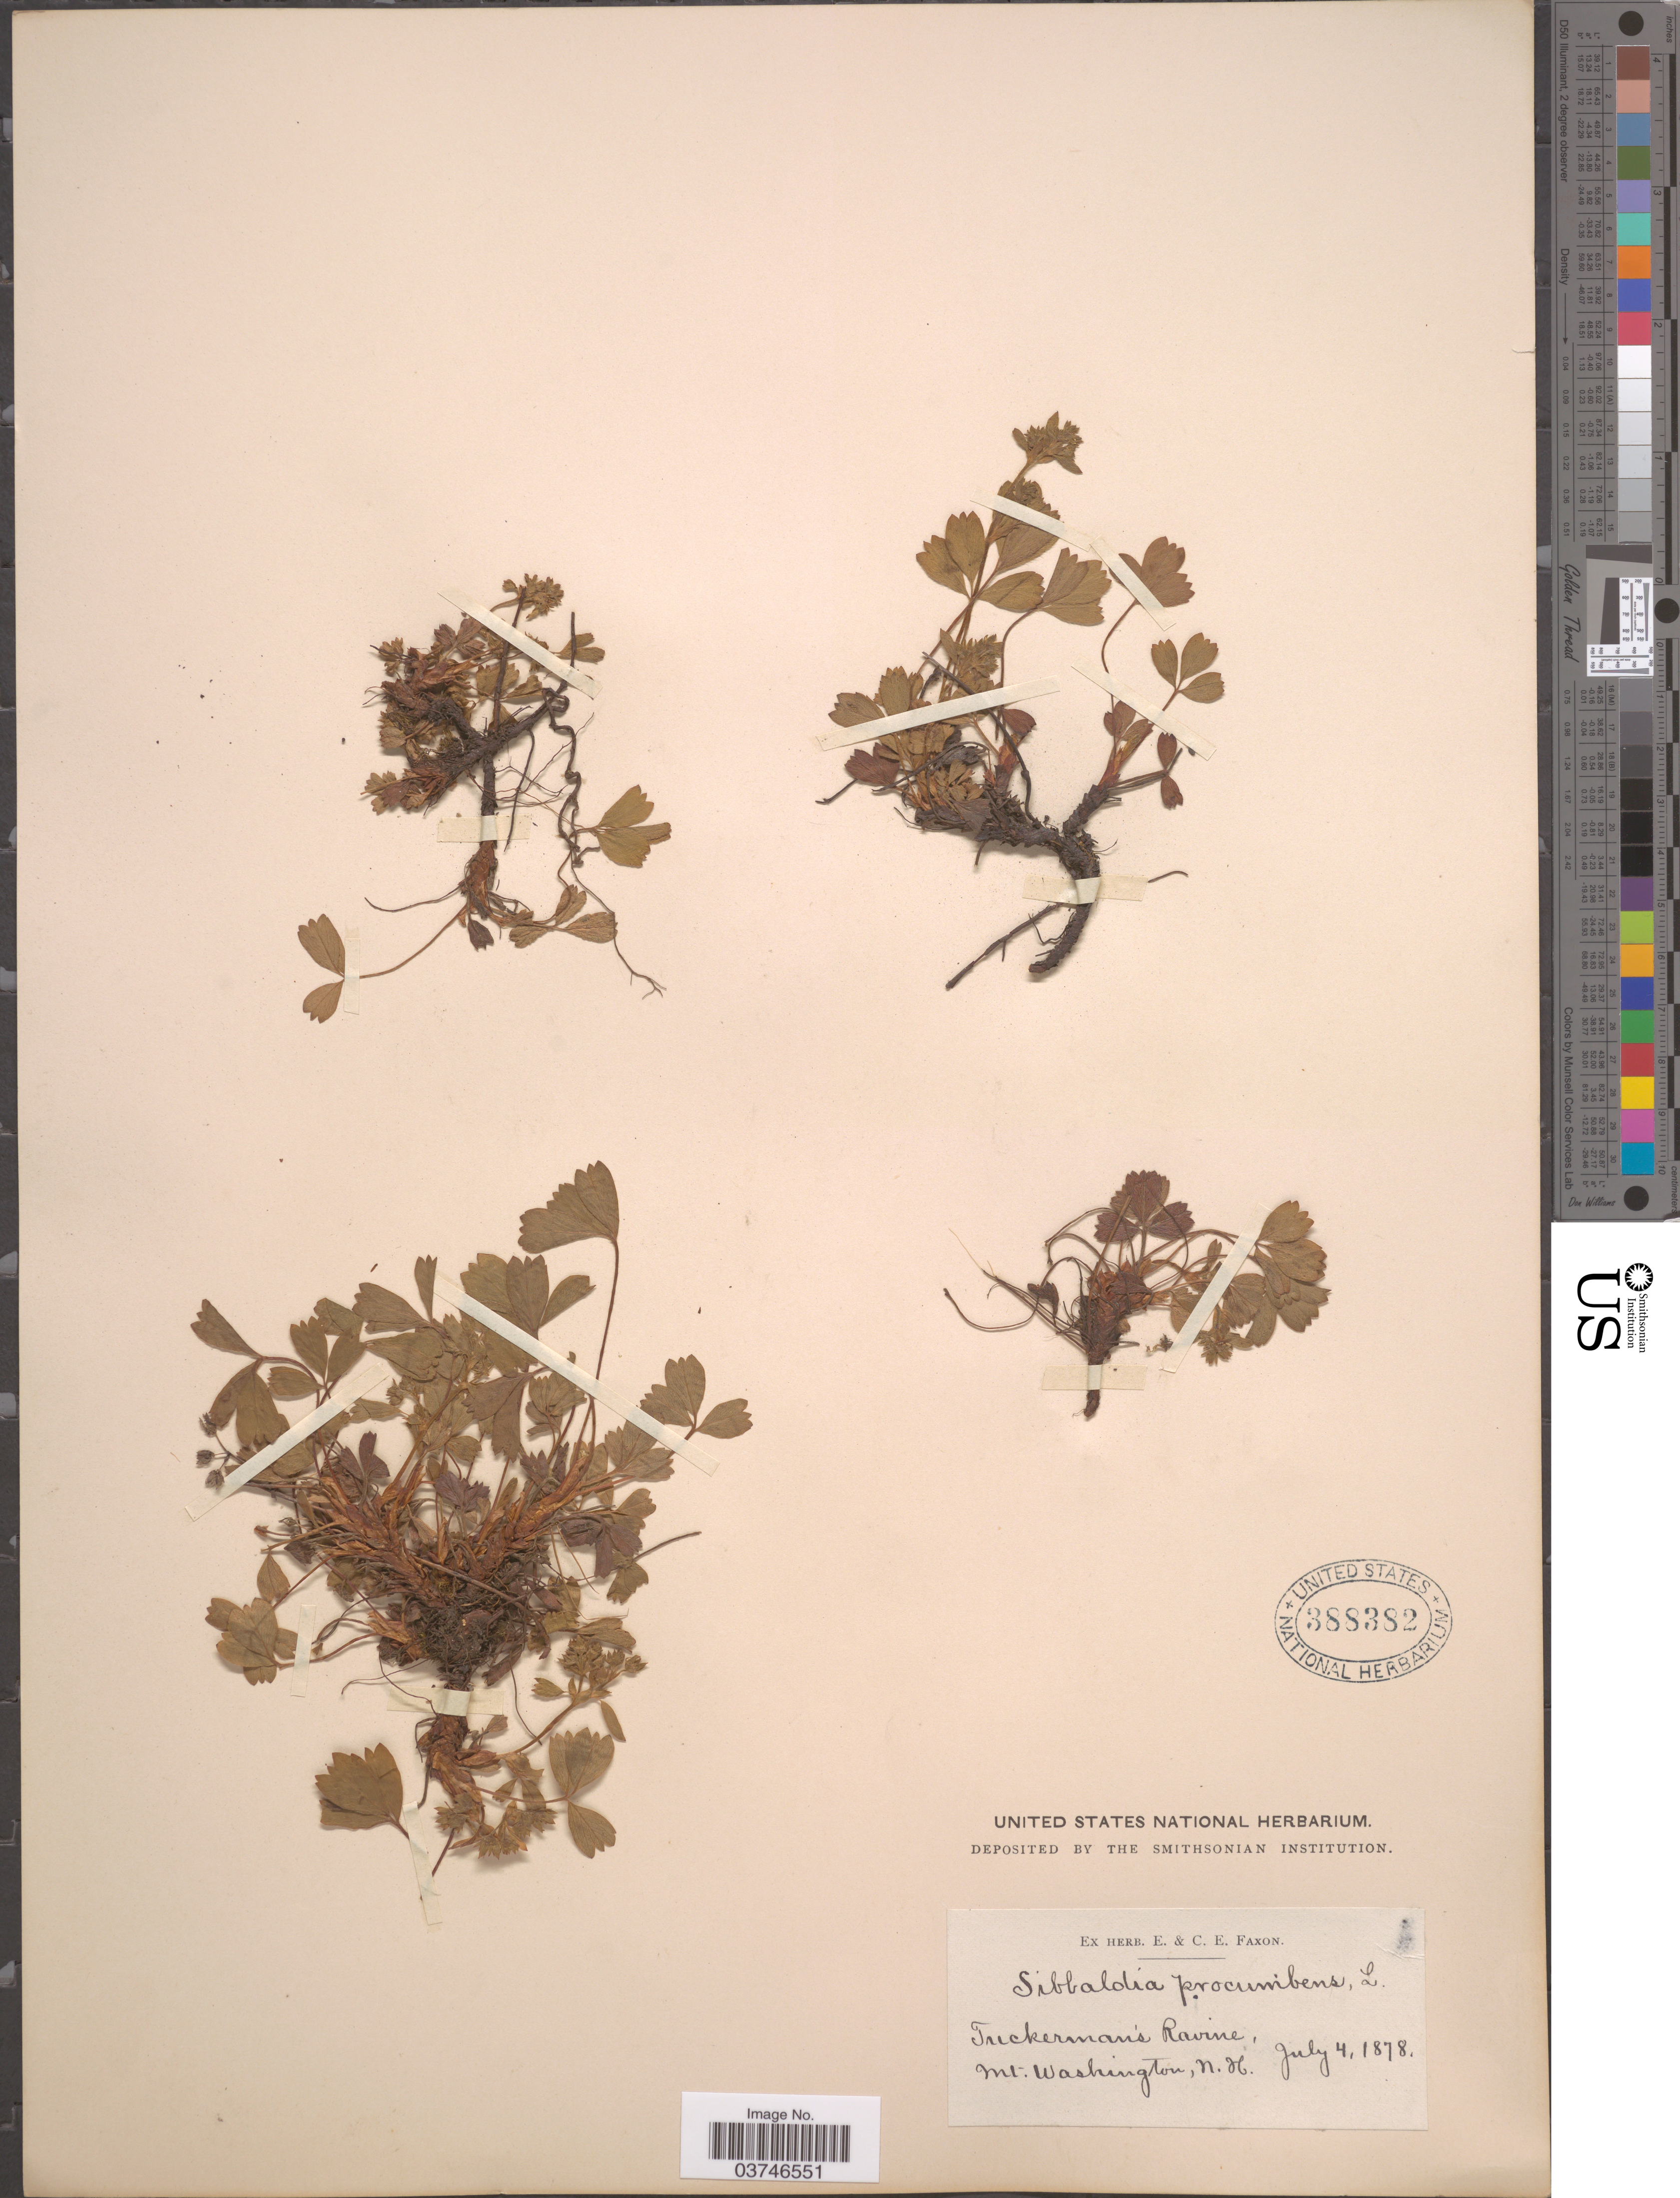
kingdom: Plantae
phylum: Tracheophyta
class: Magnoliopsida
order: Rosales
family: Rosaceae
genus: Sibbaldia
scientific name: Sibbaldia procumbens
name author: L.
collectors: ex herb. E. & C.E. Faxon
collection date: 1878-07-04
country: United States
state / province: New Hampshire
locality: Tuckerman's Ravine. Mt. Washington.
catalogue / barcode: US 388382